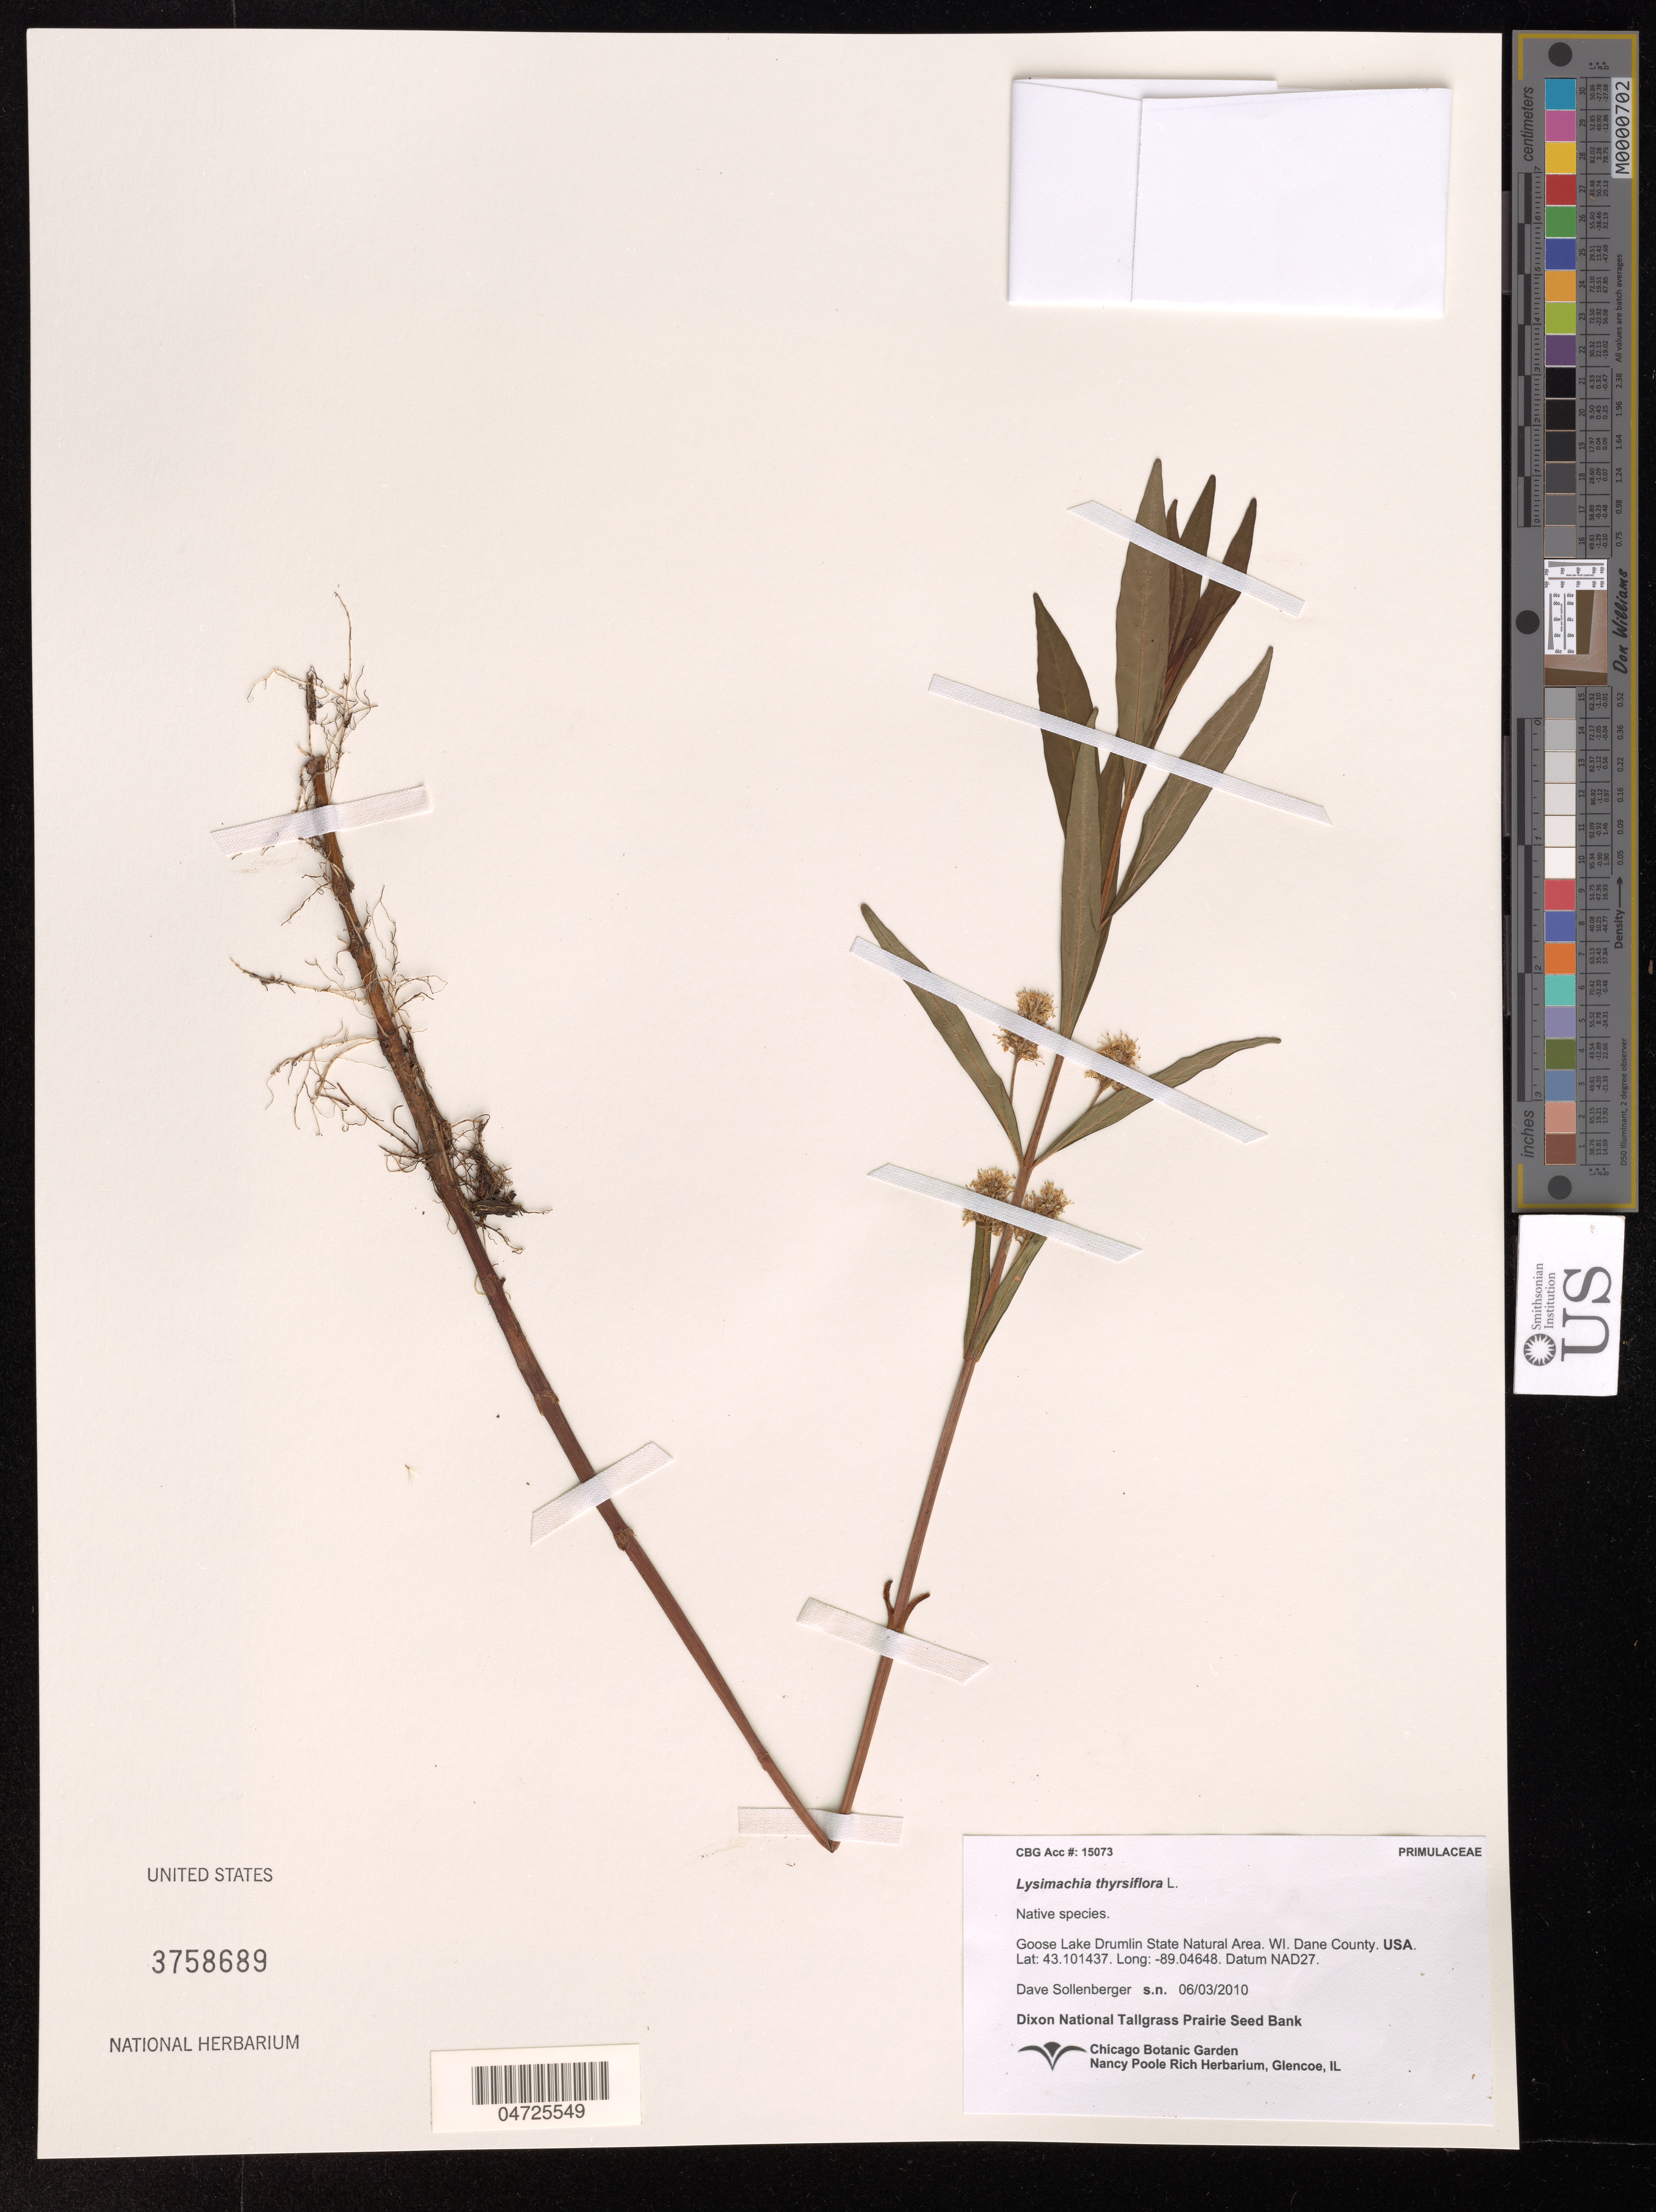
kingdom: Plantae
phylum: Tracheophyta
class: Magnoliopsida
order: Ericales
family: Primulaceae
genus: Lysimachia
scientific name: Lysimachia thyrsiflora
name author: L.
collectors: D. Sollenberger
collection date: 2010-06-03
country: United States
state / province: Wisconsin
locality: Goose Lake Drumlin State Natural Area. WI. Dane County. Datum NAD27.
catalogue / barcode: US 3758689